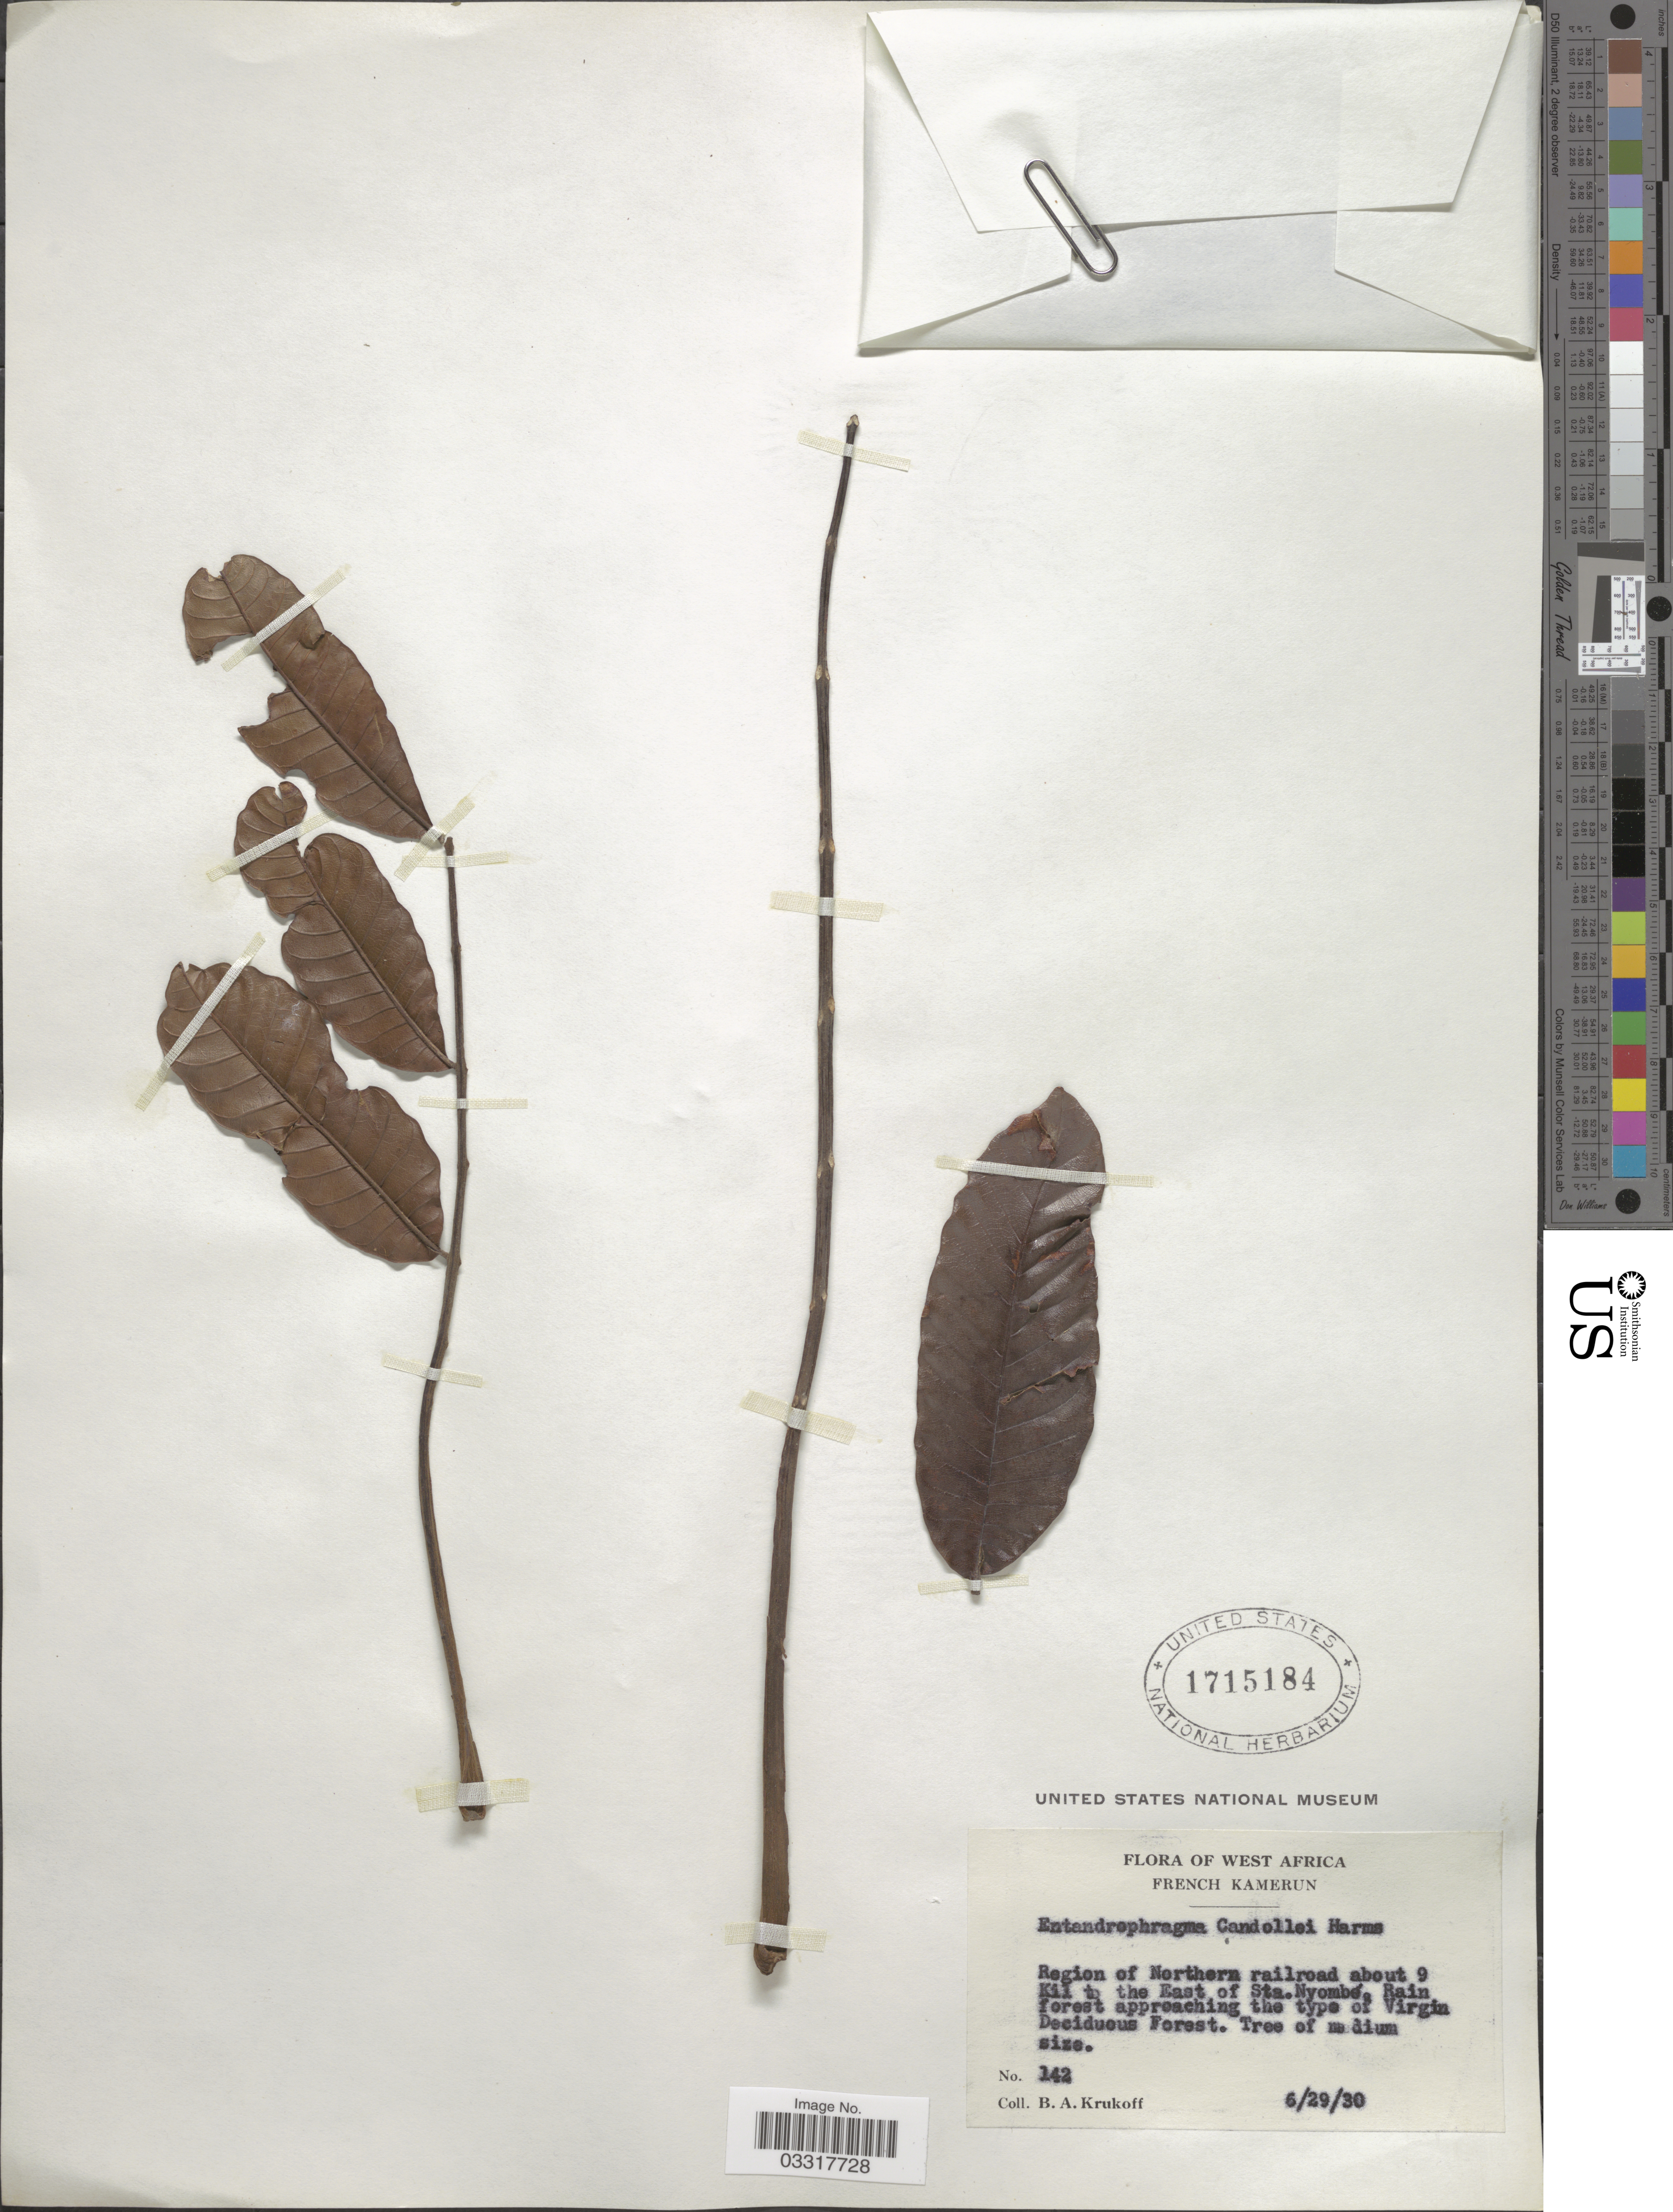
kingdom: Plantae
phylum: Tracheophyta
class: Magnoliopsida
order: Sapindales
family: Meliaceae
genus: Entandrophragma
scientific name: Entandrophragma candollei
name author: Harms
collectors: B. A. Krukoff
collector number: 142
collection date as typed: Transcribed d/m/y: 29/6/30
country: Cameroon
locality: West Africa, French Kamerun, Region of Northern Railroad about 9 Kil to the East of Sta. Nyombé, Rain forest approaching the type of Virgin Deciduous Forest.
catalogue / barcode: US 1715184